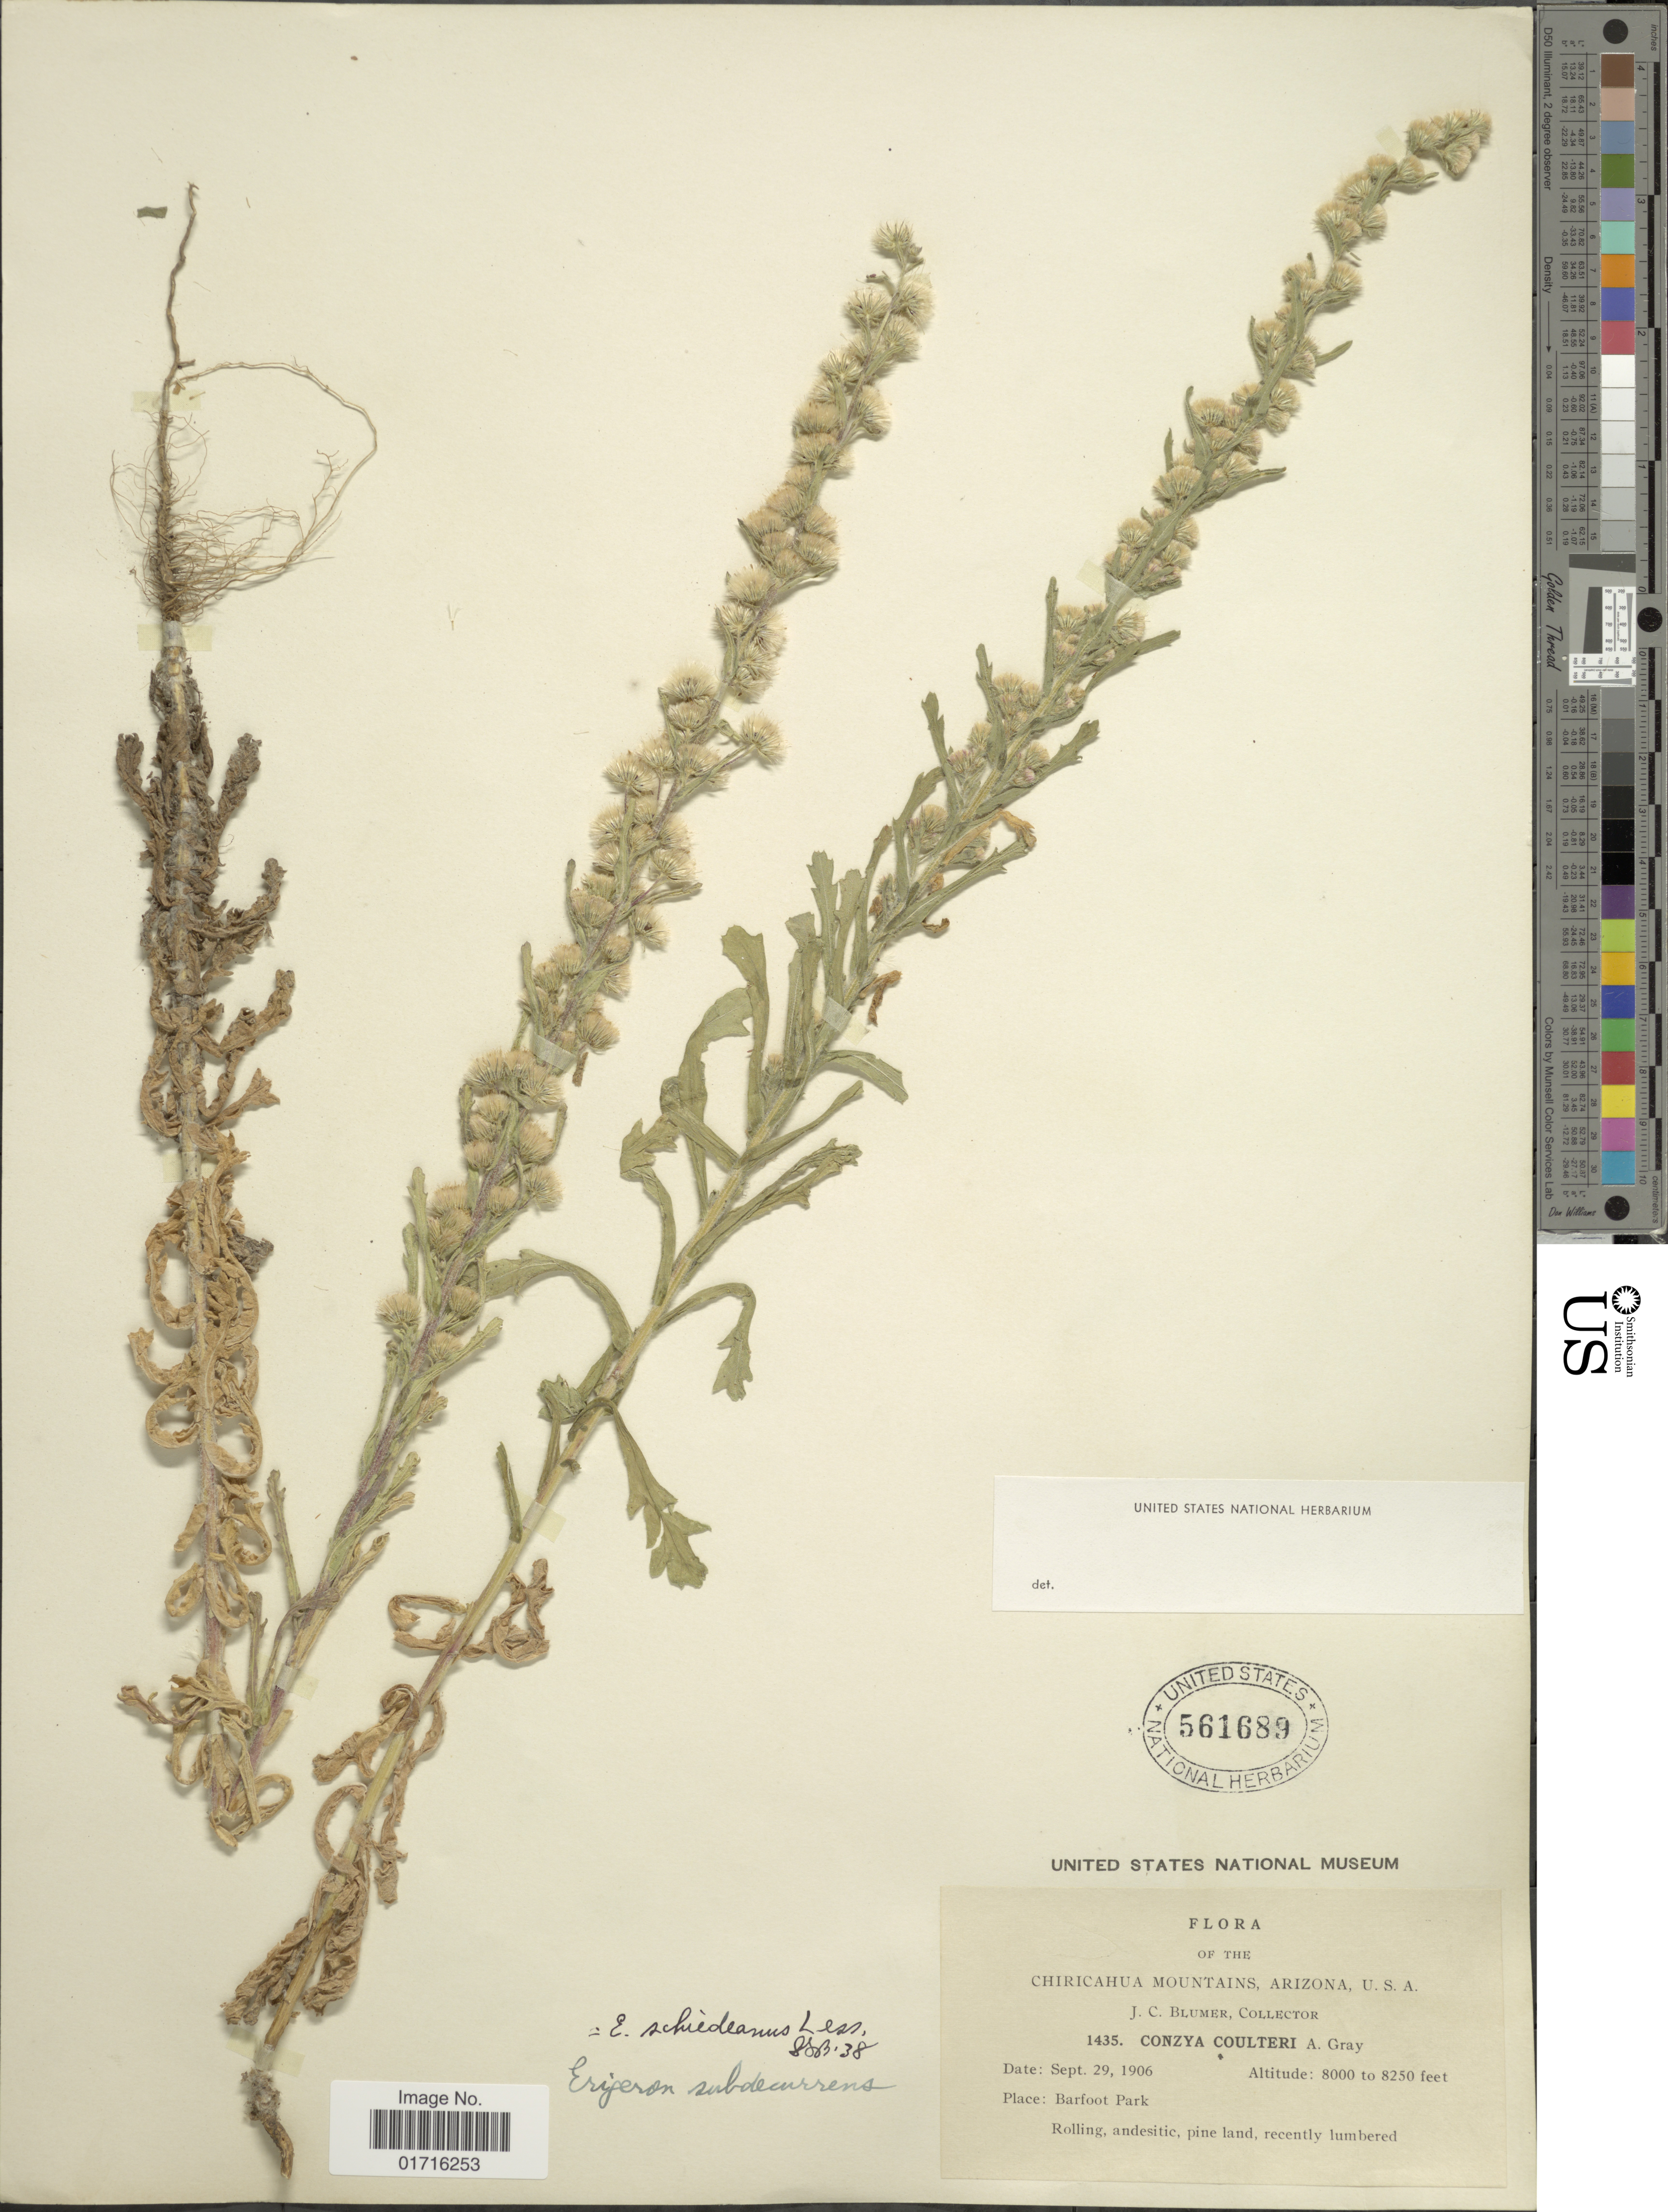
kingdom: Plantae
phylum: Tracheophyta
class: Magnoliopsida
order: Asterales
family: Asteraceae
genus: Conyza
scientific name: Conyza schiedeana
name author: (Less.) Cronq.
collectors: J. C. Blumer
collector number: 1435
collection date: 1906-09-29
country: United States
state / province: Arizona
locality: Chiricahua Mountains, Barfoot Park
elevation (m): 2438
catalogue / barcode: US 561689